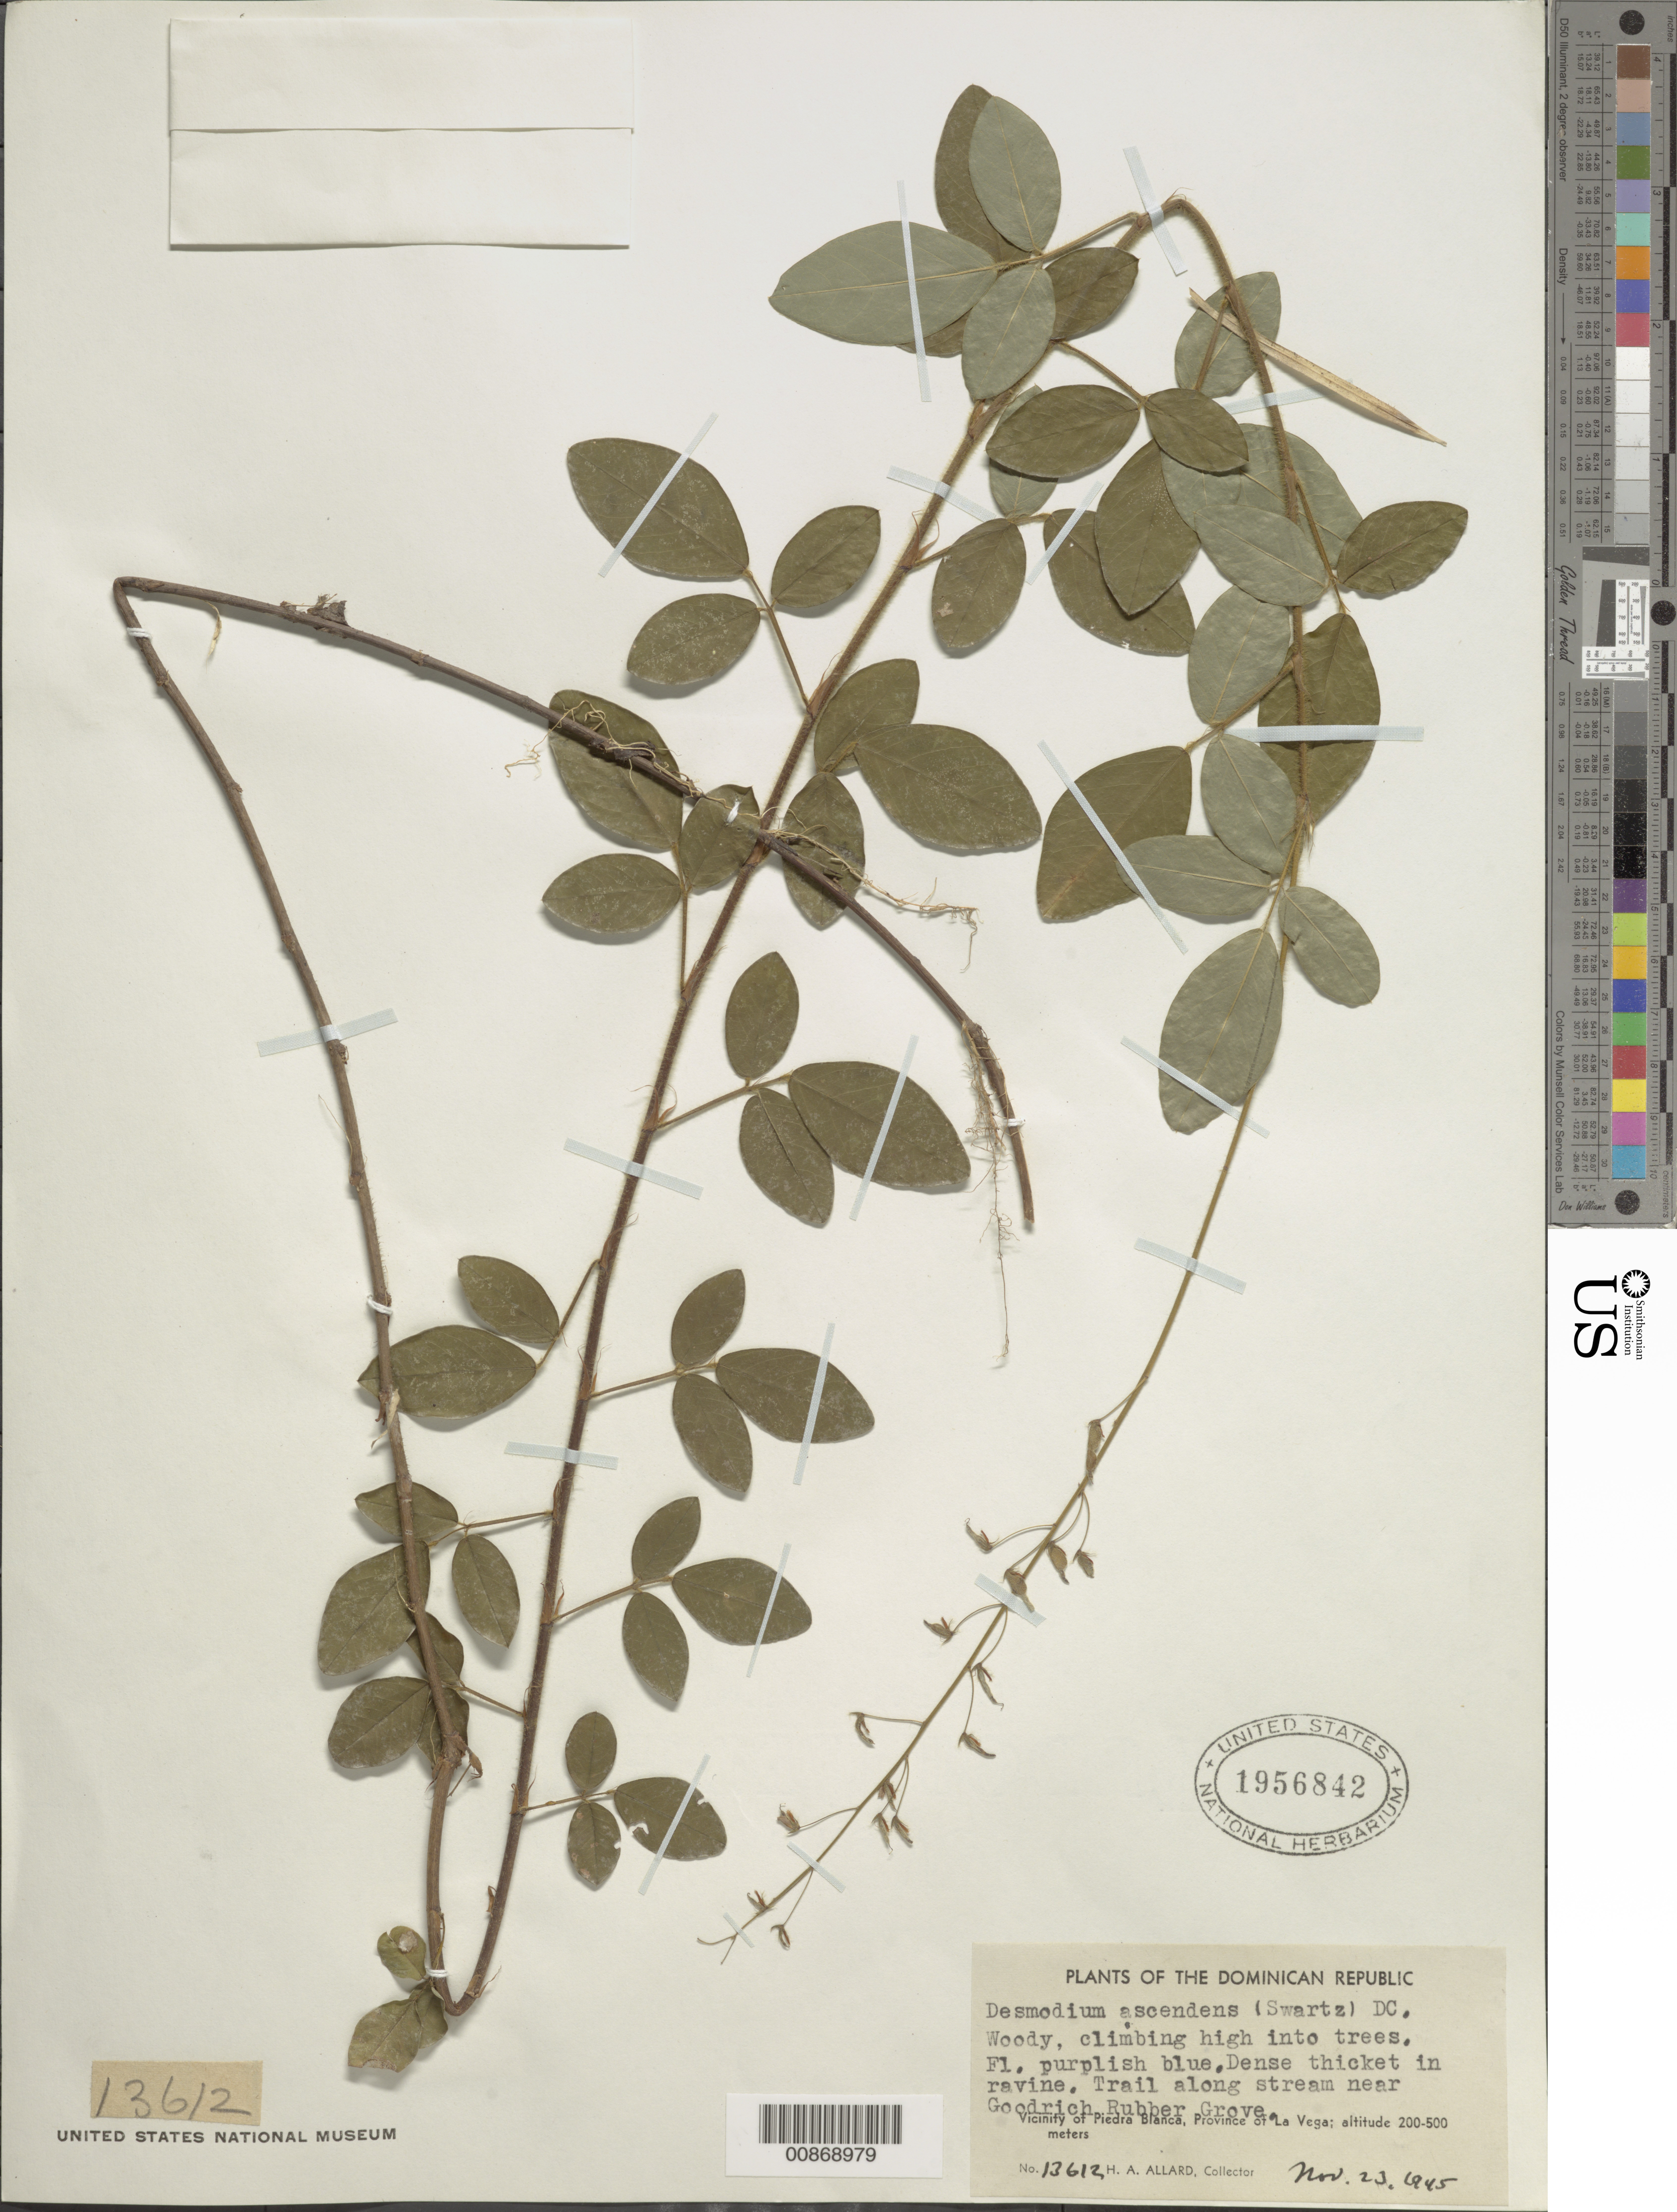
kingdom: Plantae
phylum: Tracheophyta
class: Magnoliopsida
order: Fabales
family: Fabaceae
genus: Grona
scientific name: Grona adscendens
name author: (Sw.) H. Ohashi & K. Ohashi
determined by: Strong, Mark T., (BOT), Smithsonian Institution - National Museum of Natural History (UNITED STATES)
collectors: H. A. Allard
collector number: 13612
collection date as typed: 23 Nov 1945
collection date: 1945-11-23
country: Dominican Republic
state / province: La Vega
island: Hispaniola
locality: Trail along stream near Goodrich Rubber Grove. Vicinity of Piedra Blanca.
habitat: Climbing high into trees. Dense thicket in ravine. Trail along stream.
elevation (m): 200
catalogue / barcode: US 1956842